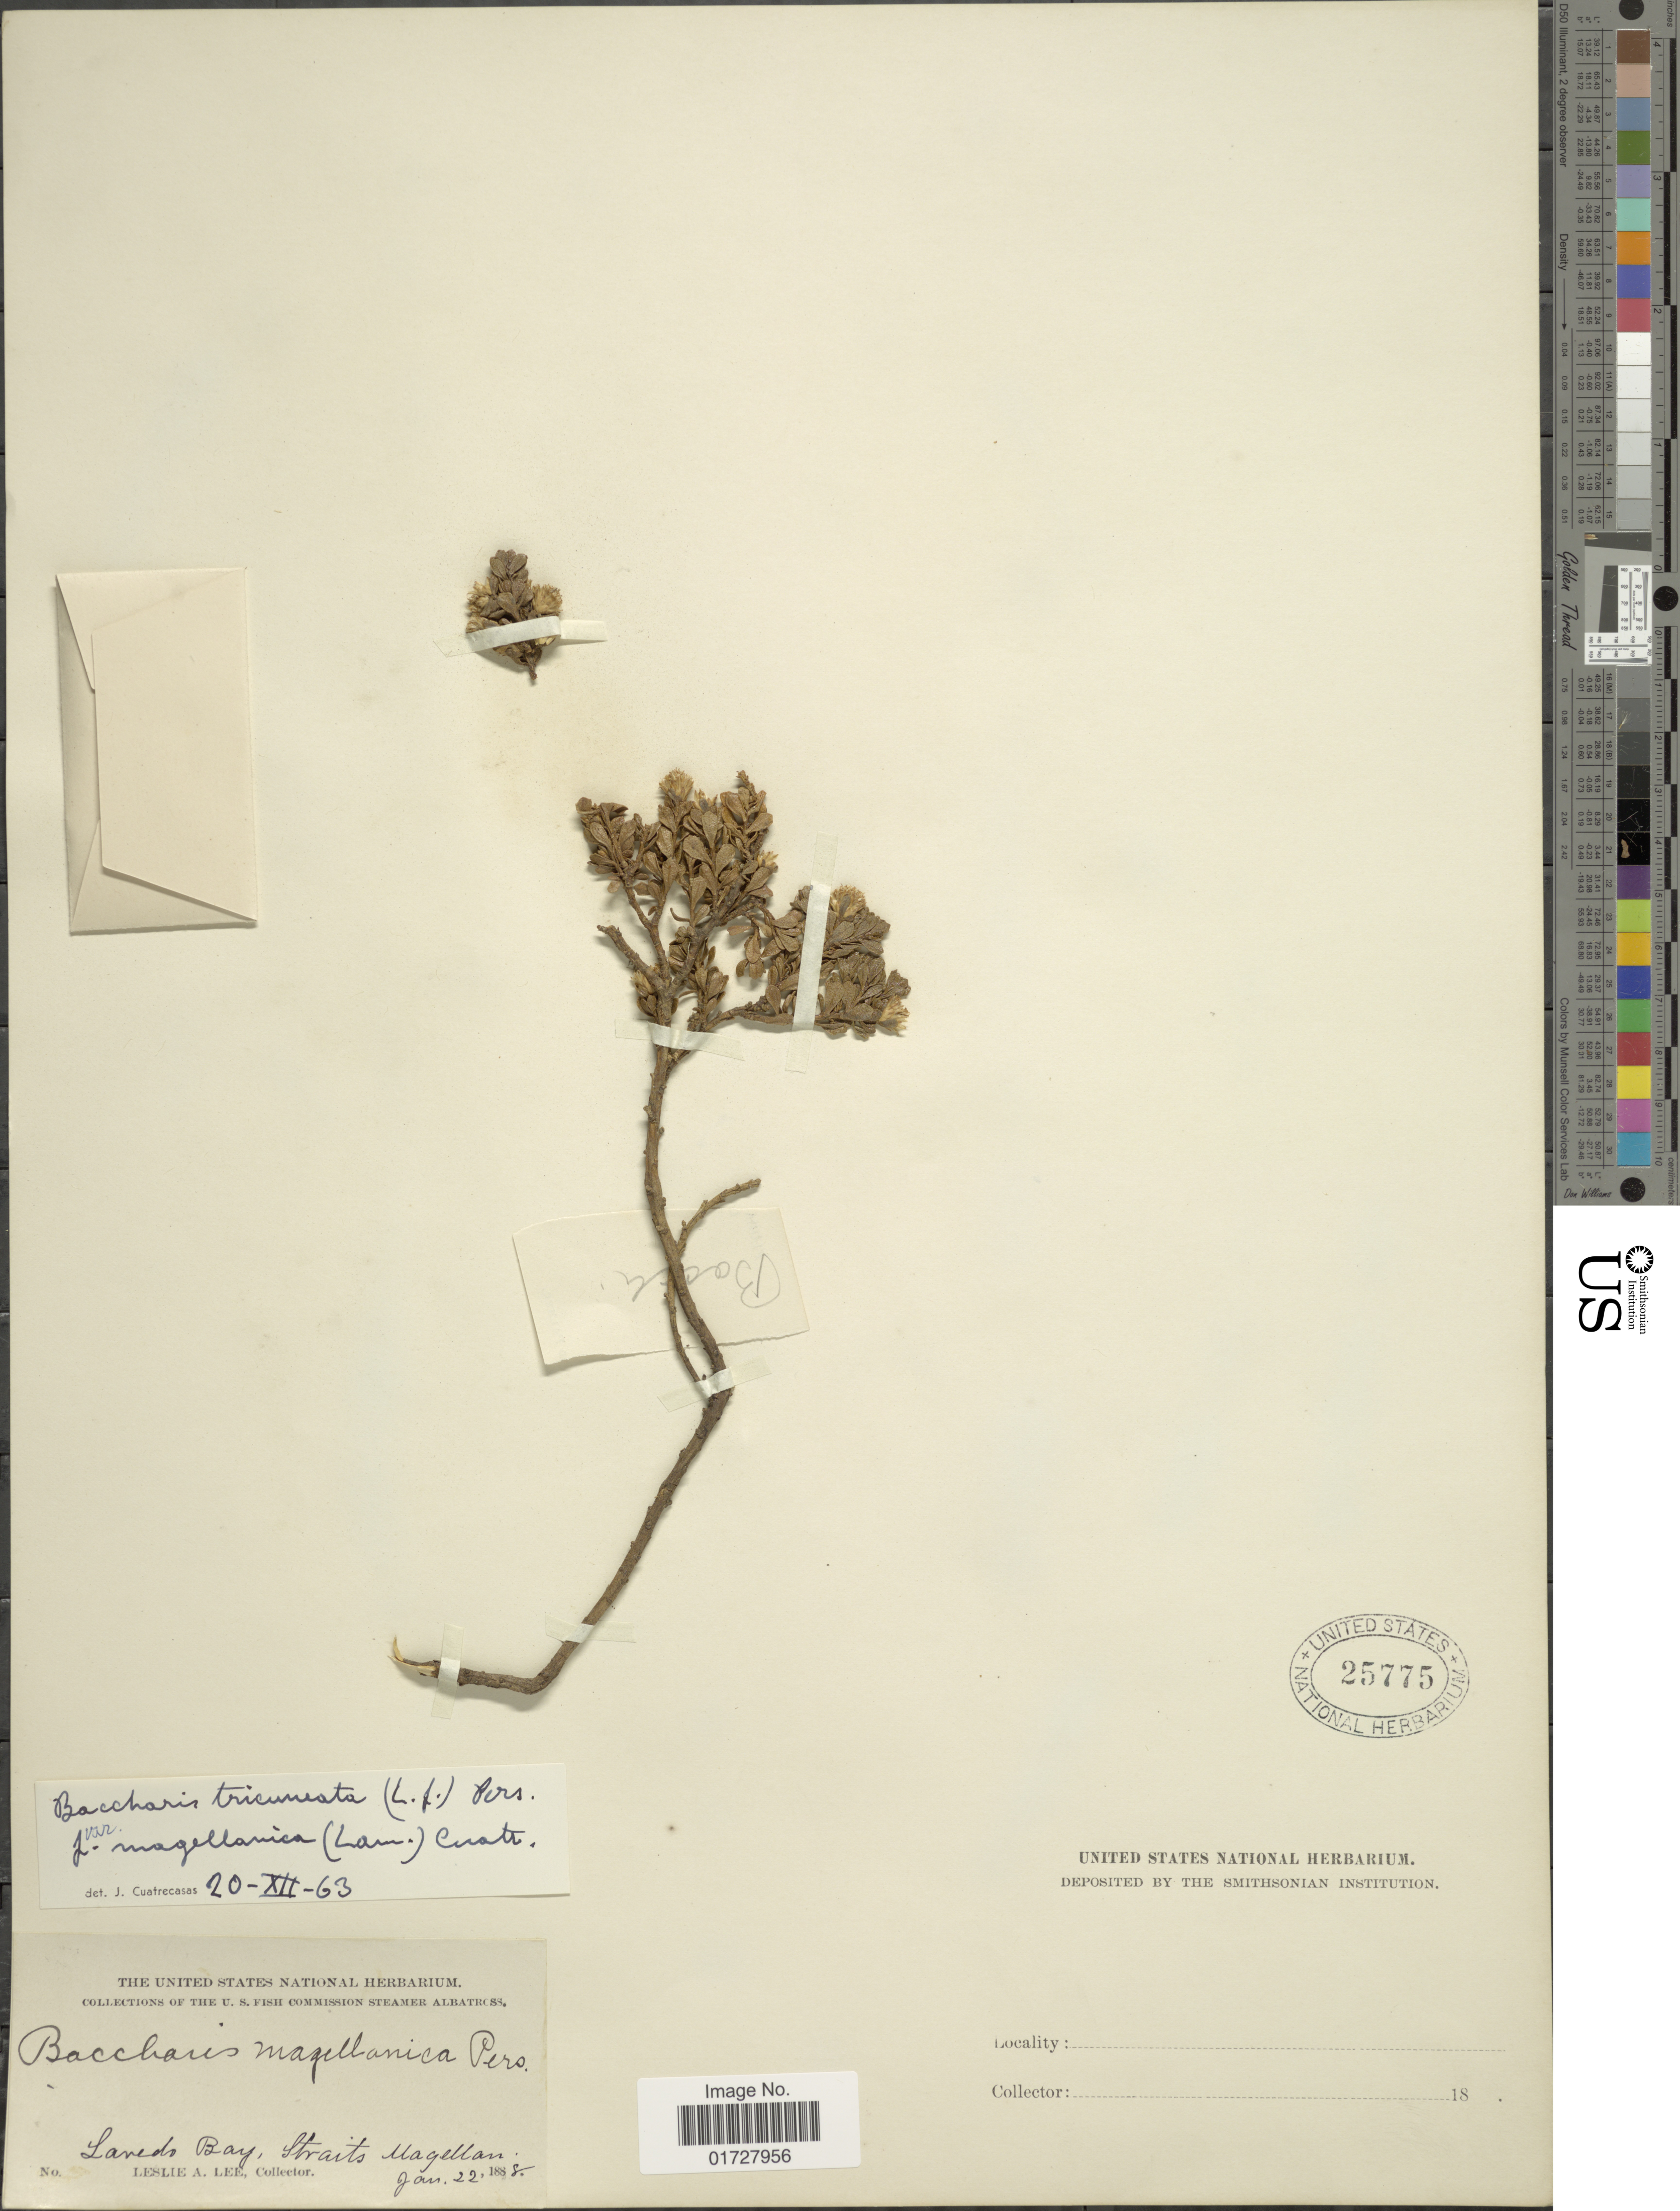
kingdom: Plantae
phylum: Tracheophyta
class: Magnoliopsida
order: Asterales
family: Asteraceae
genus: Baccharis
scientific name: Baccharis tricuneata var. magellanica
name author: (Lam.) Cuatrec.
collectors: L. Lee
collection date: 1888-01-22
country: Chile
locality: Laredo Bay, Straits Magellan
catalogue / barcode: US 25775